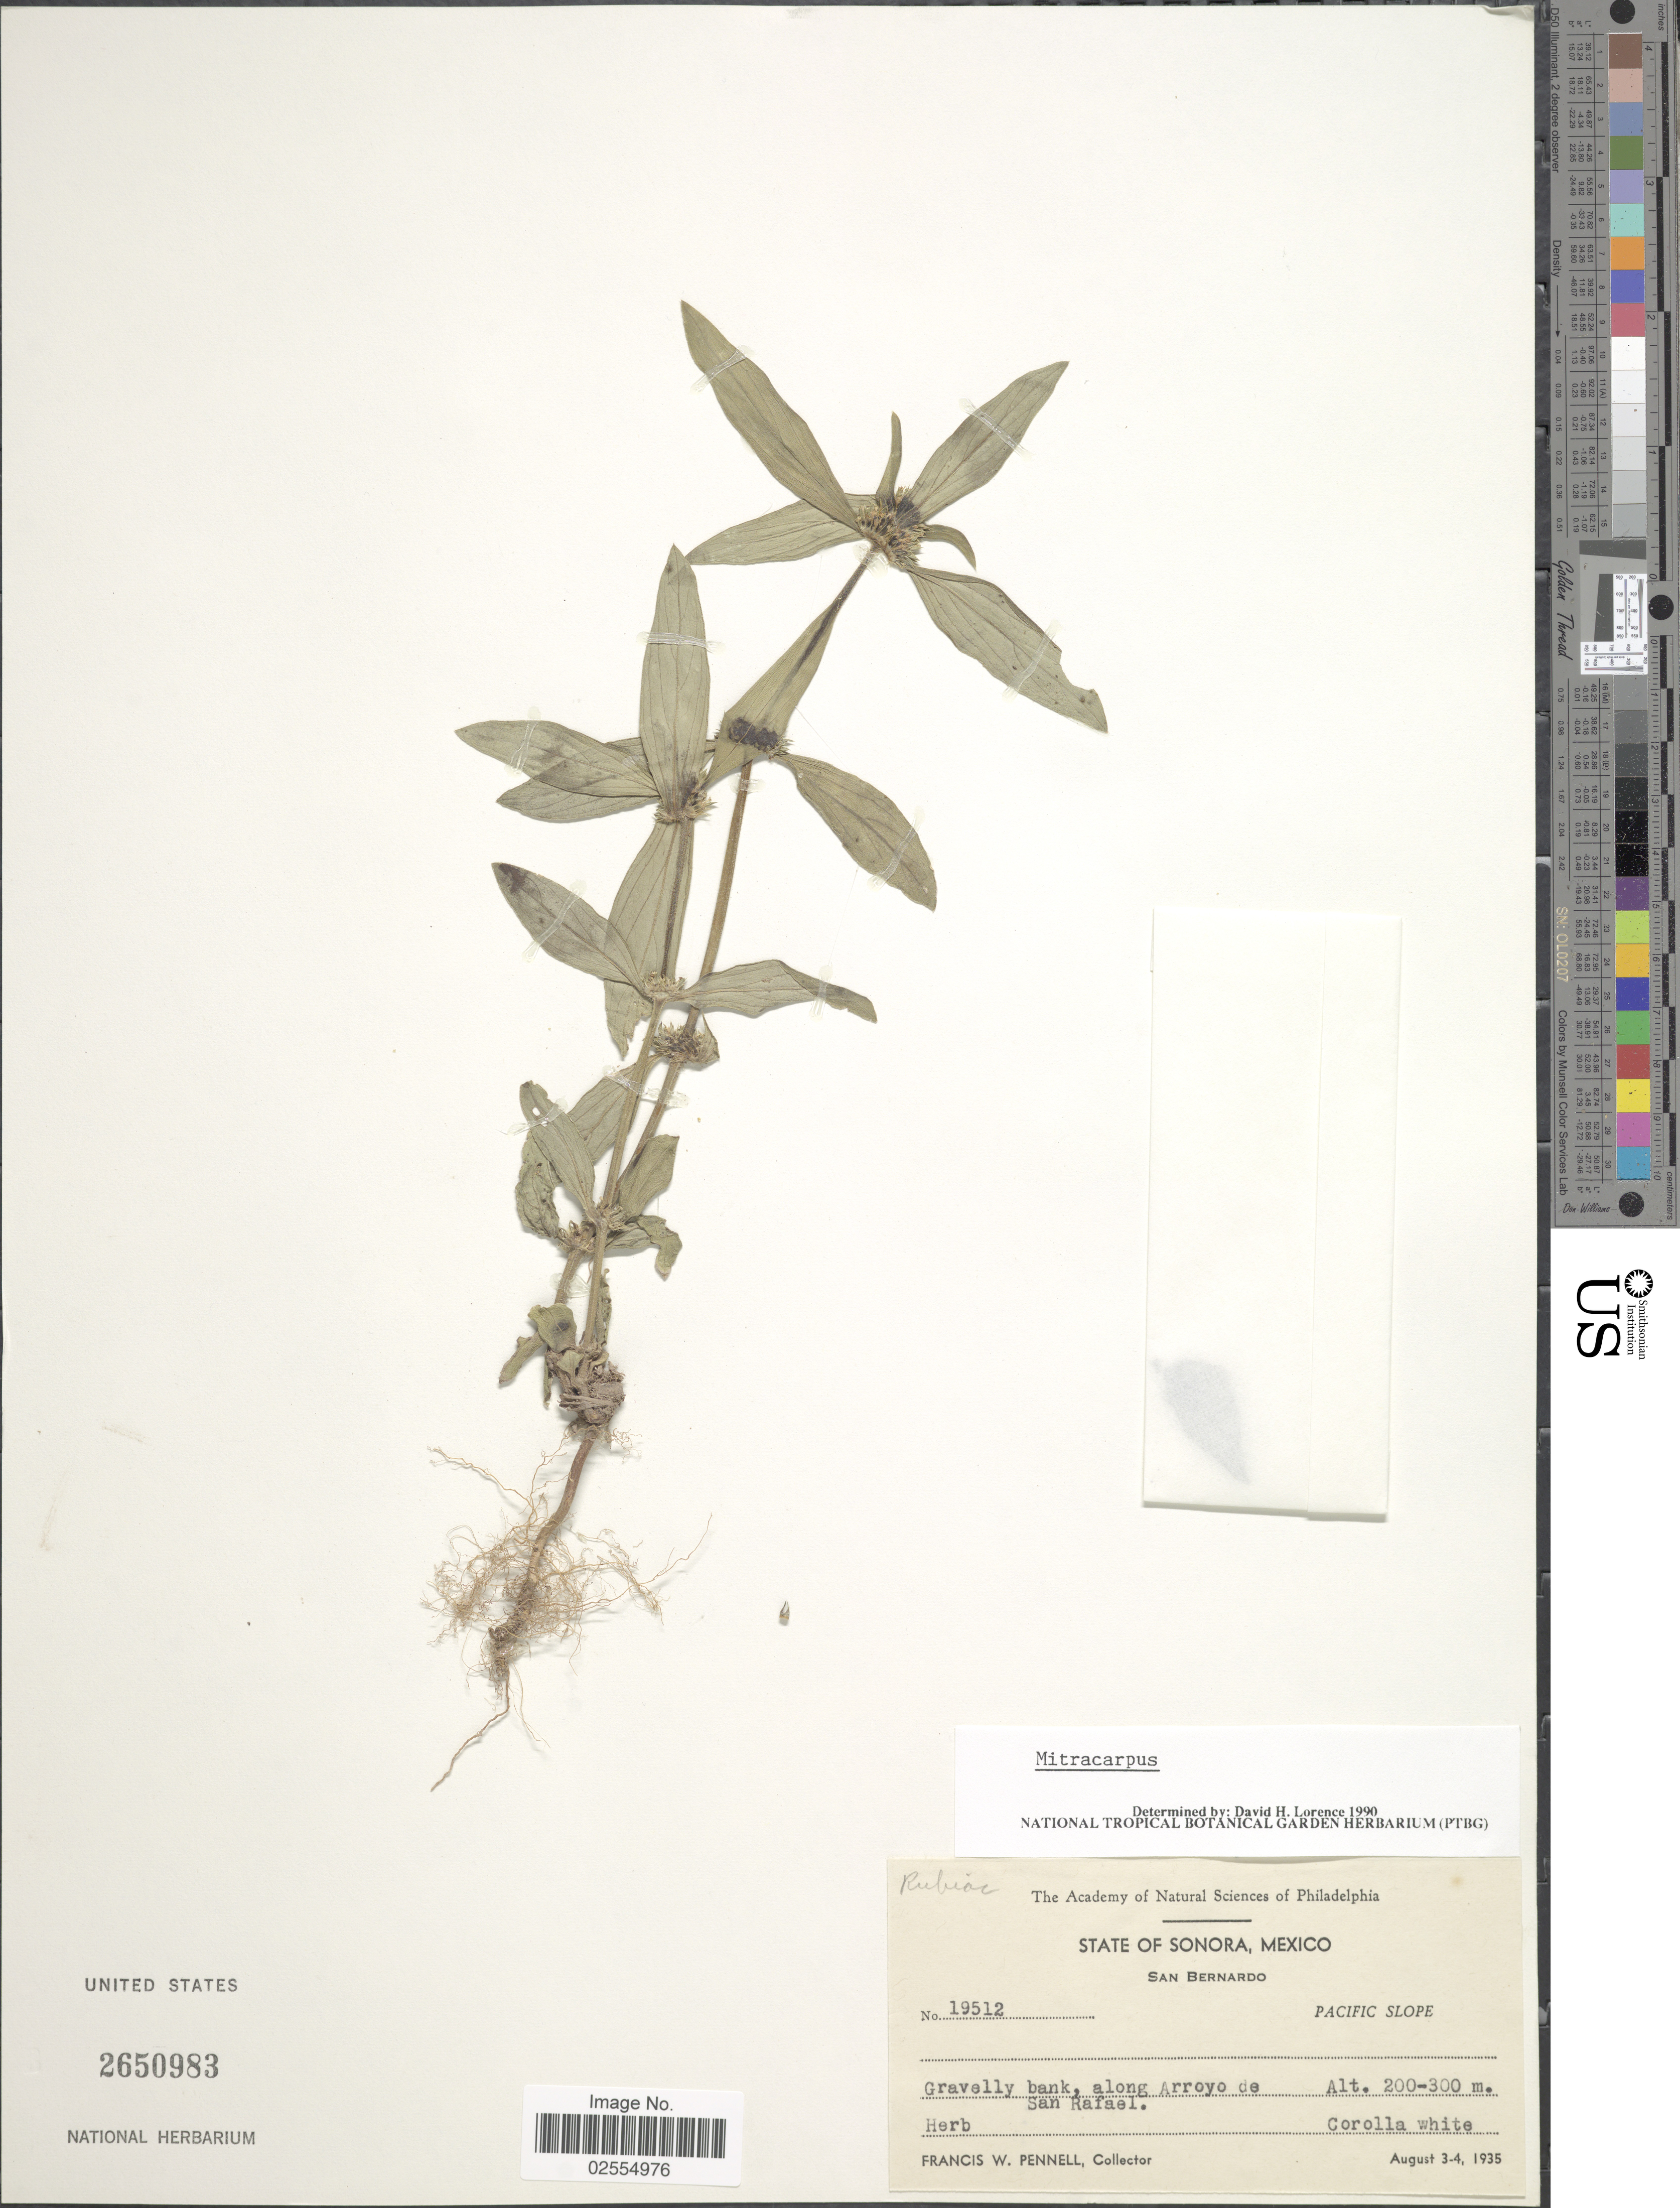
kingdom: Plantae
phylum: Tracheophyta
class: Magnoliopsida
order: Gentianales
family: Rubiaceae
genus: Mitracarpus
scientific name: Mitracarpus sp.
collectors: F. W. Pennell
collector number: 19512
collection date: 1935-08-03/1935-08-04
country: Mexico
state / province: Sonora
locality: San Bernardo. Pacific Slope. Arroyo de San Rafael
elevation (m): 200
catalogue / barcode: US 2650983